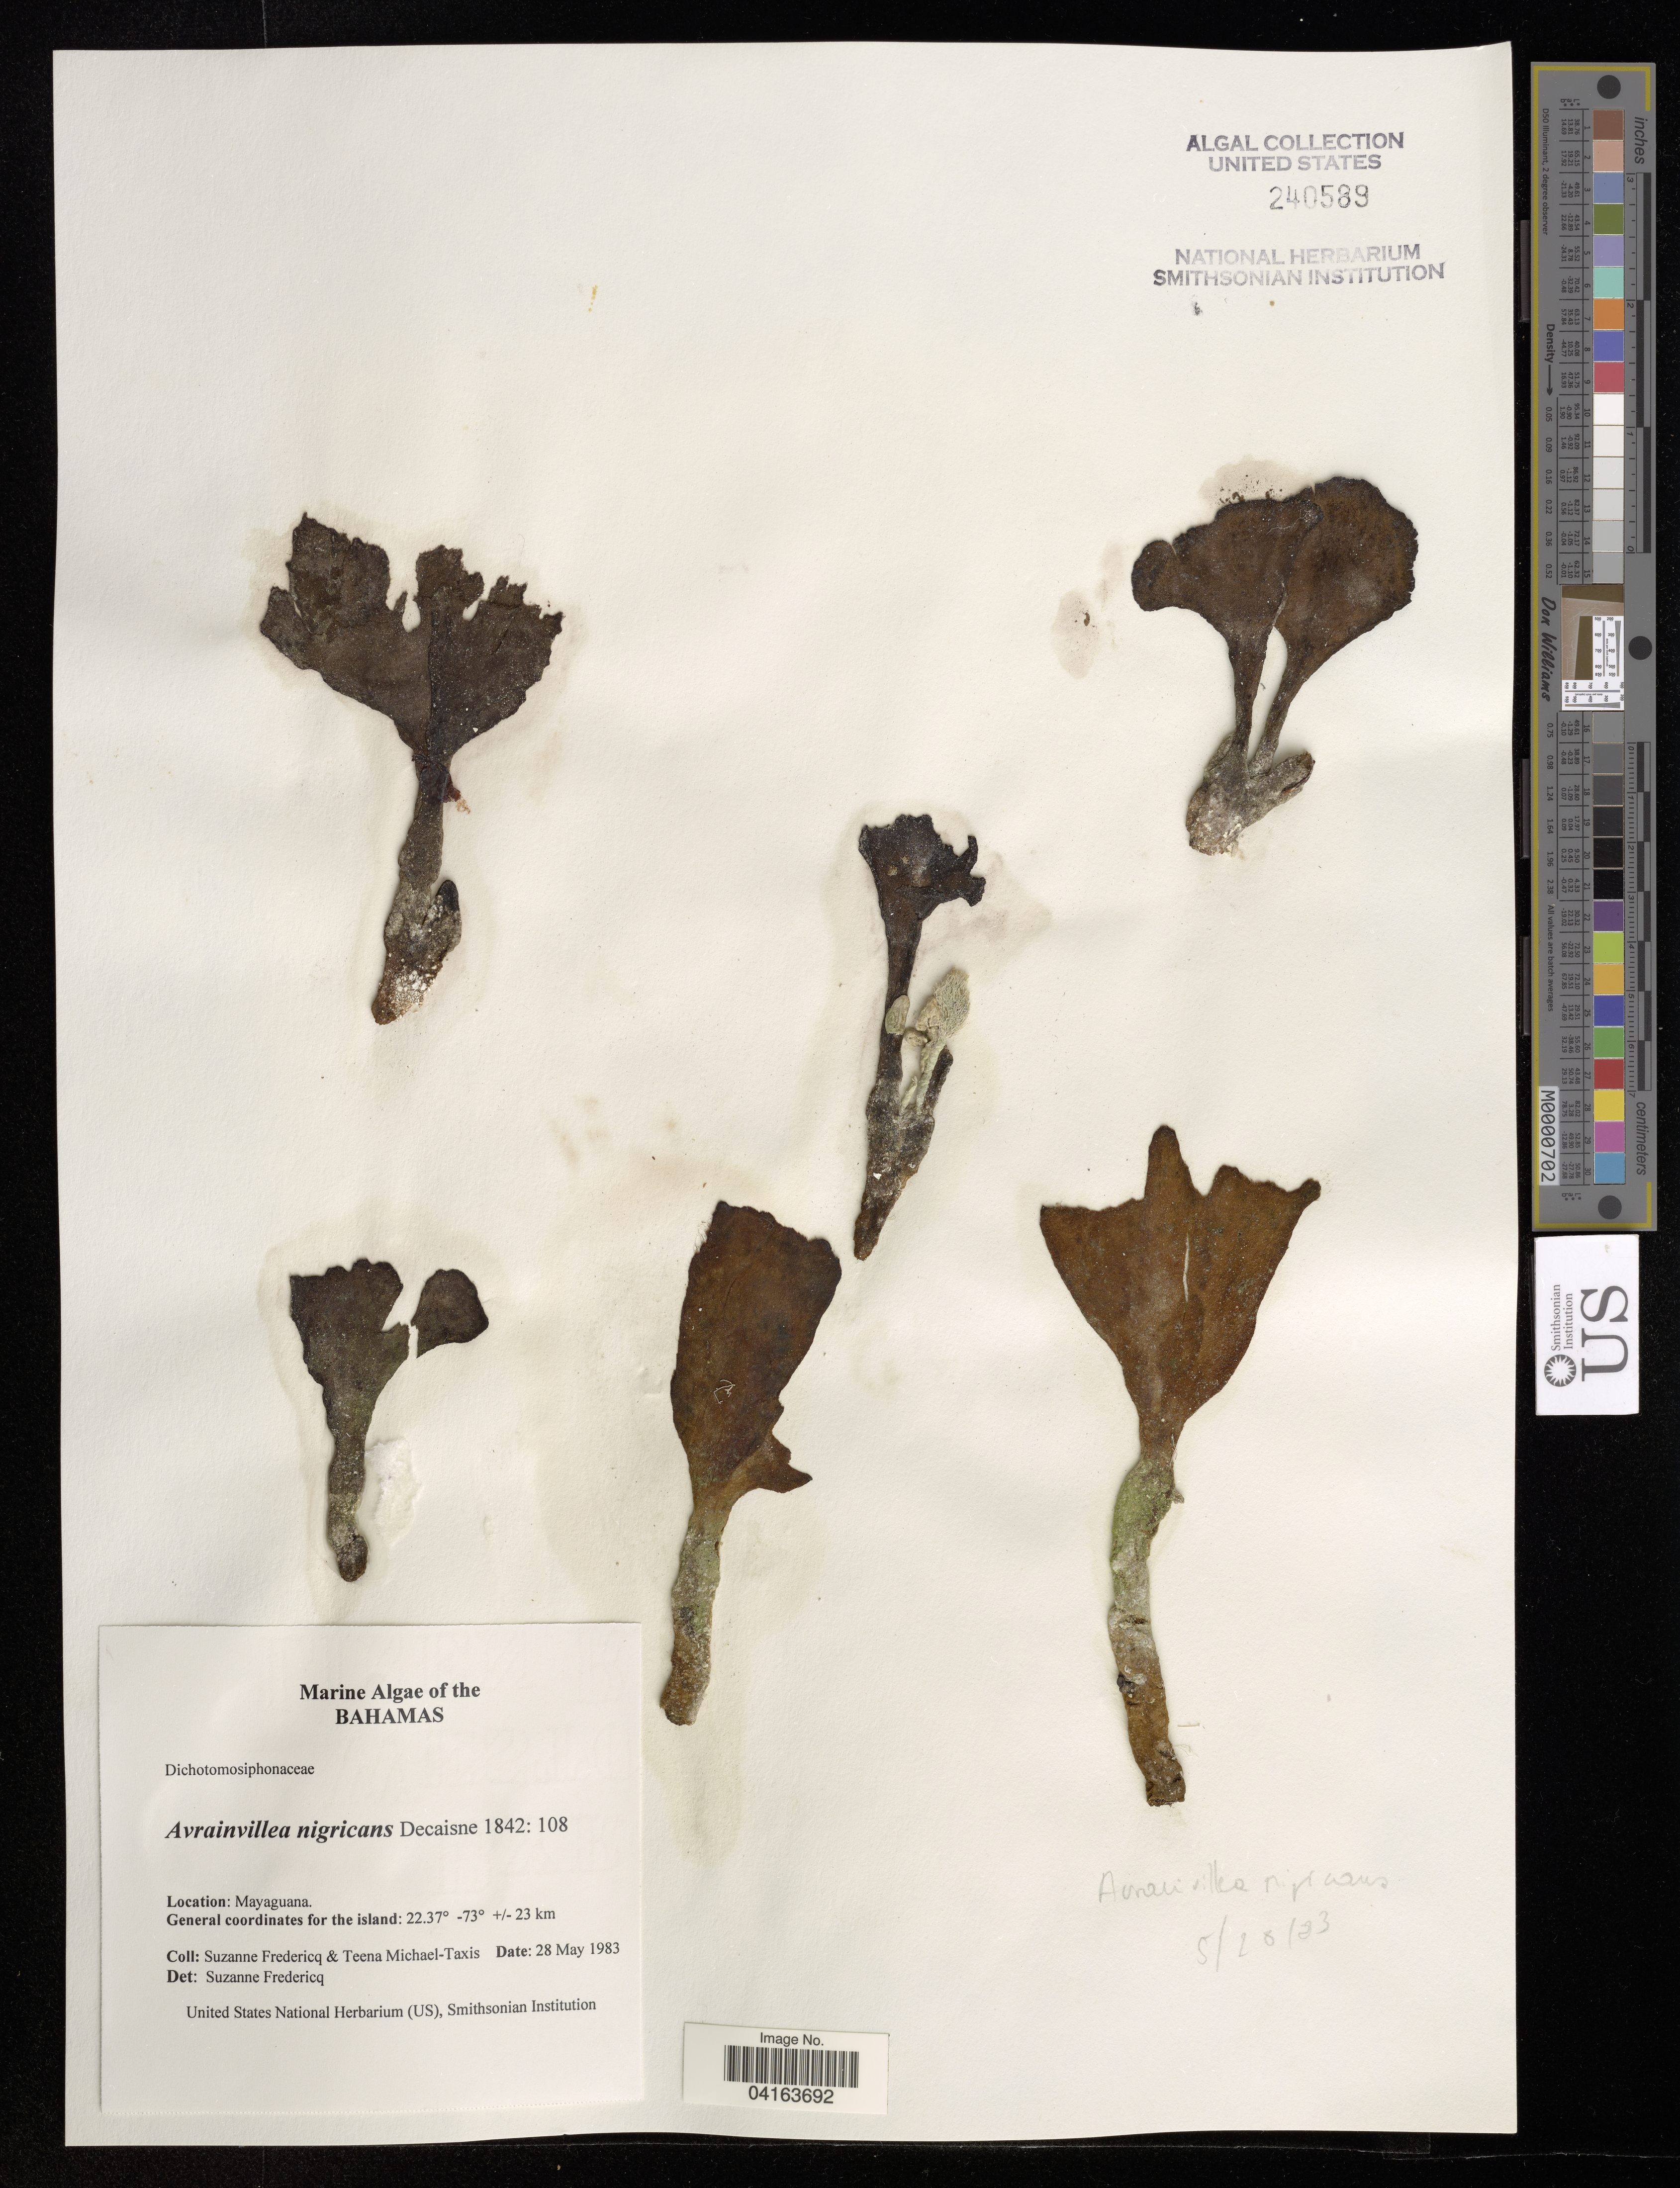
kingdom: Plantae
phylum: Chlorophyta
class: Ulvophyceae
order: Bryopsidales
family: Dichotomosiphonaceae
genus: Avrainvillea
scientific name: Avrainvillea nigricans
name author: Decne.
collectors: S. Fredericq & T. Michael-Taxis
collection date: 1983-05-28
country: Bahamas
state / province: Mayaguana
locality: +/- 23 km.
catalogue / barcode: US 240589